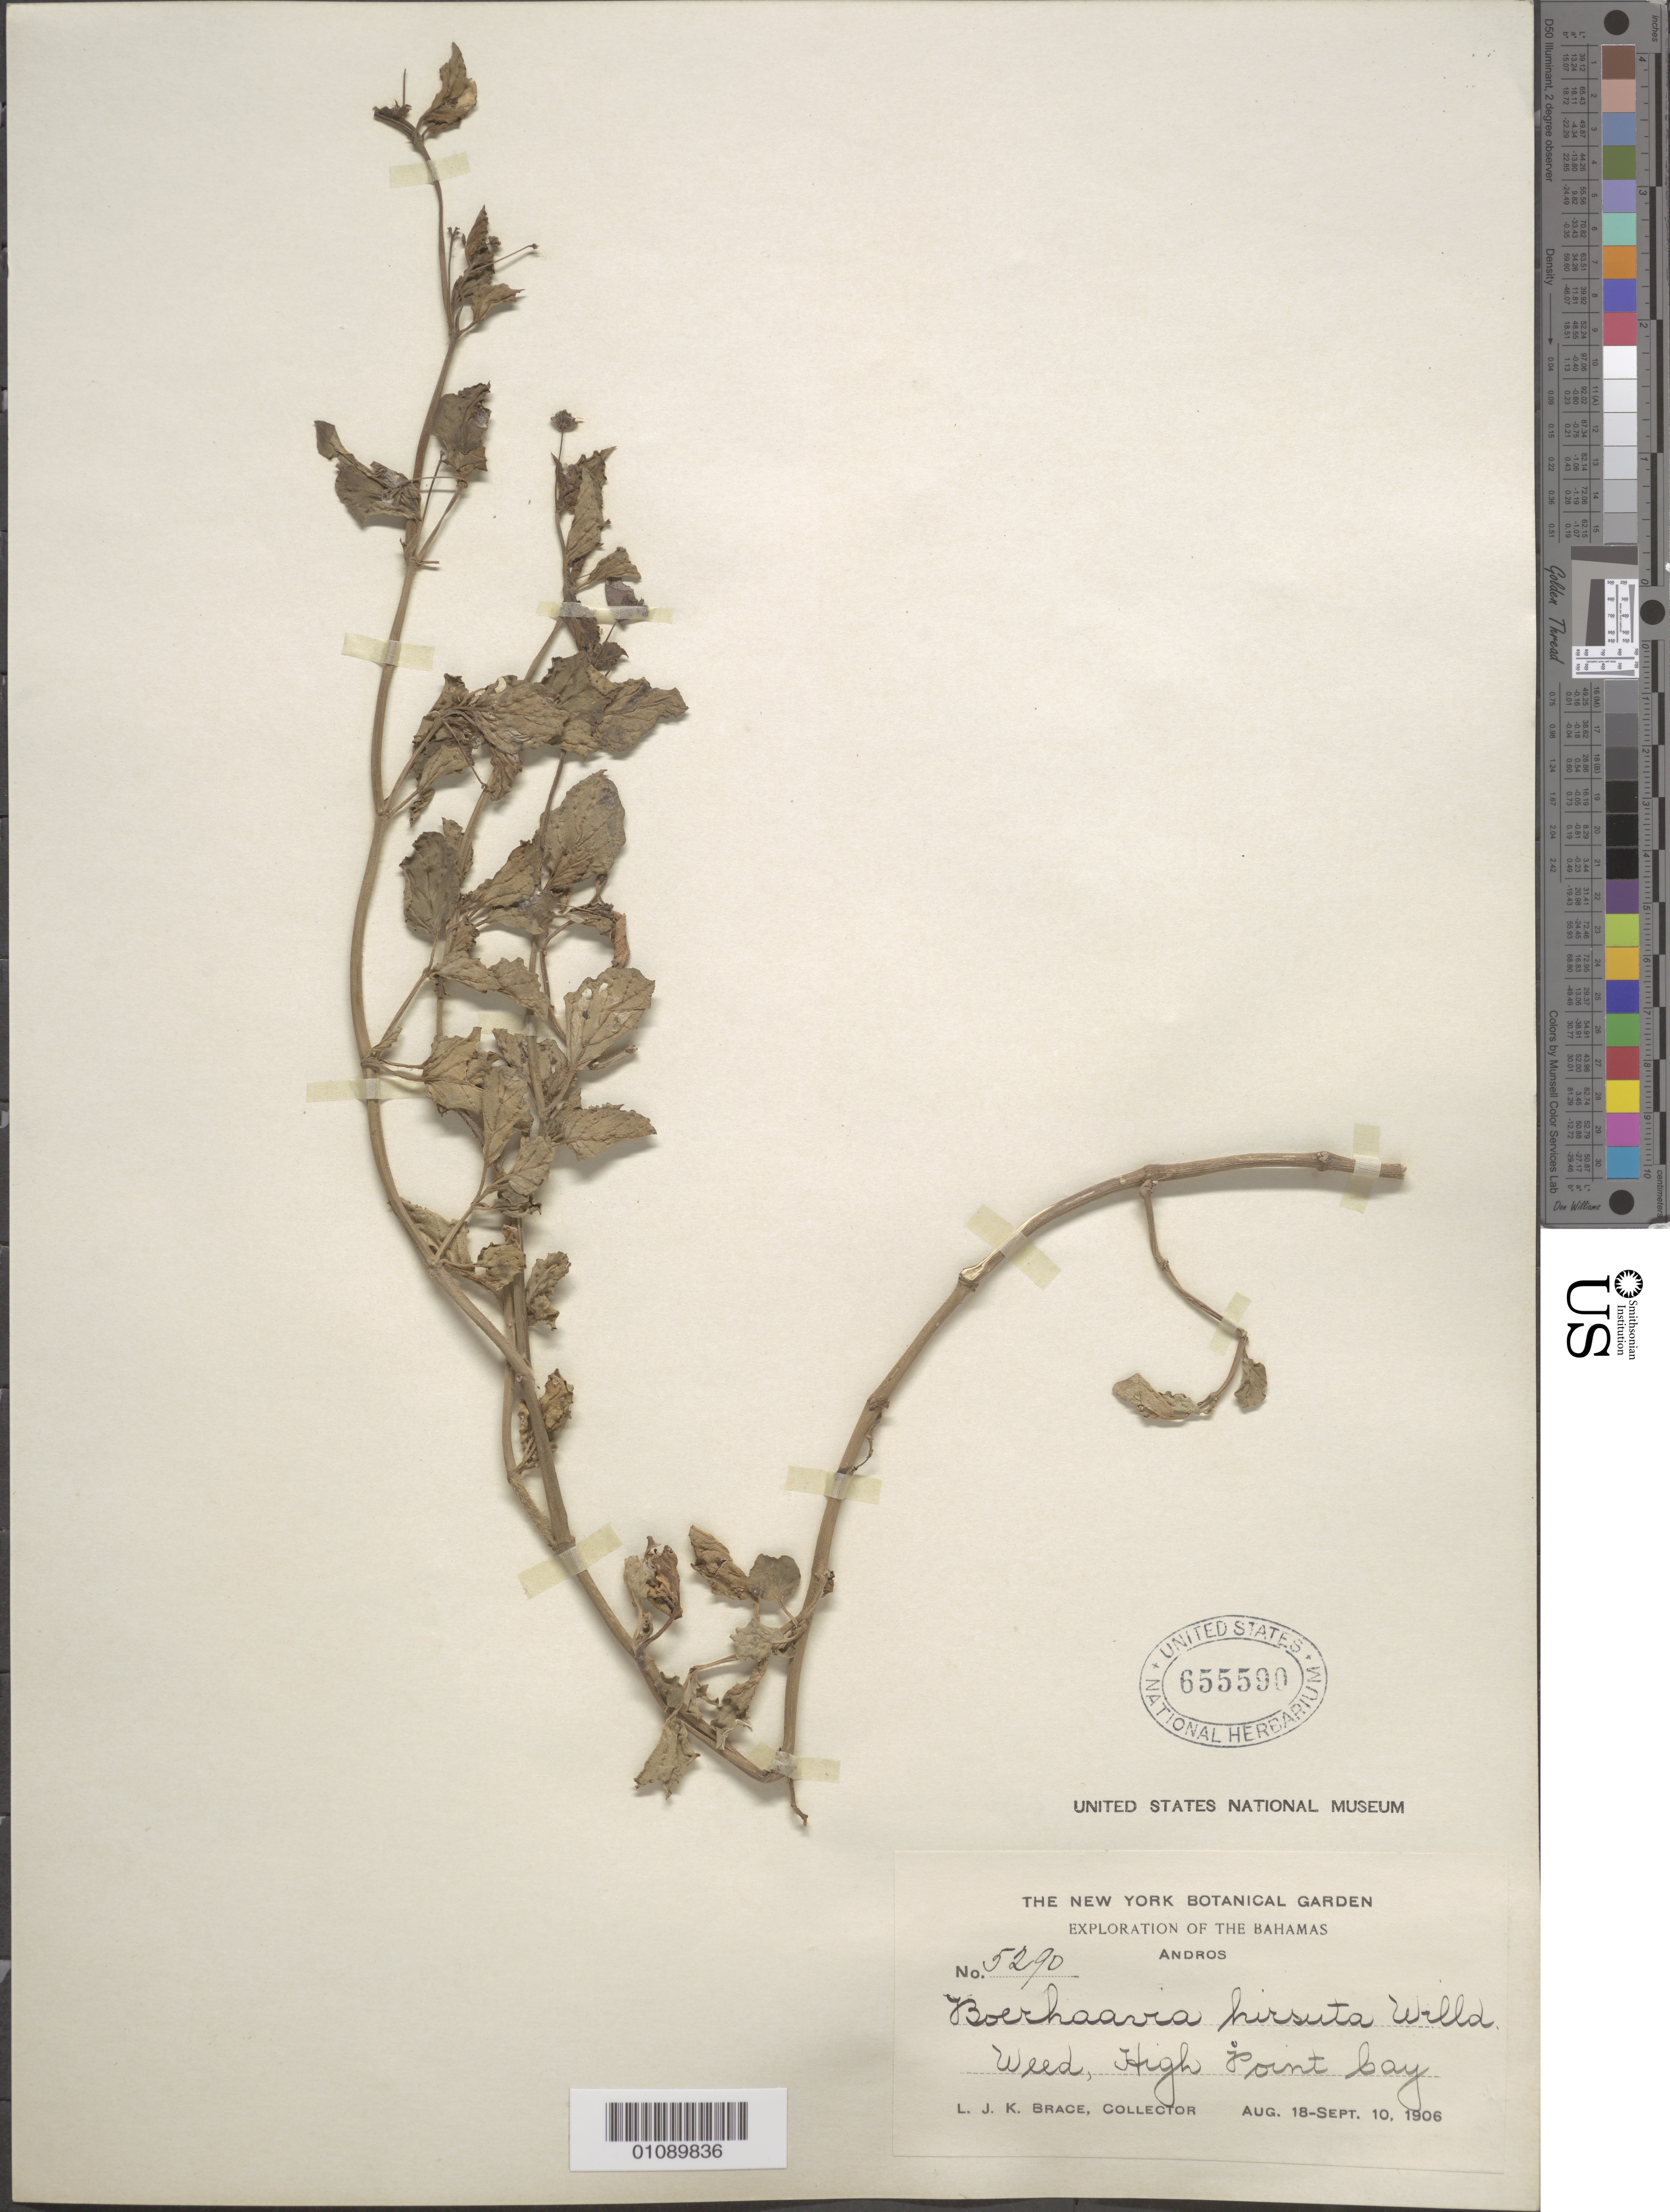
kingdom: Plantae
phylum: Tracheophyta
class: Magnoliopsida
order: Caryophyllales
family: Nyctaginaceae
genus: Boerhavia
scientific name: Boerhavia caribaea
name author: Jacq.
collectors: L. J. K. Brace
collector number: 5290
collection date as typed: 18 Aug 1906 to 10 Sep 1906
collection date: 1906-08-18/1906-09-10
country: Bahamas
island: Andros I.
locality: High Point Bay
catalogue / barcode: US 655590